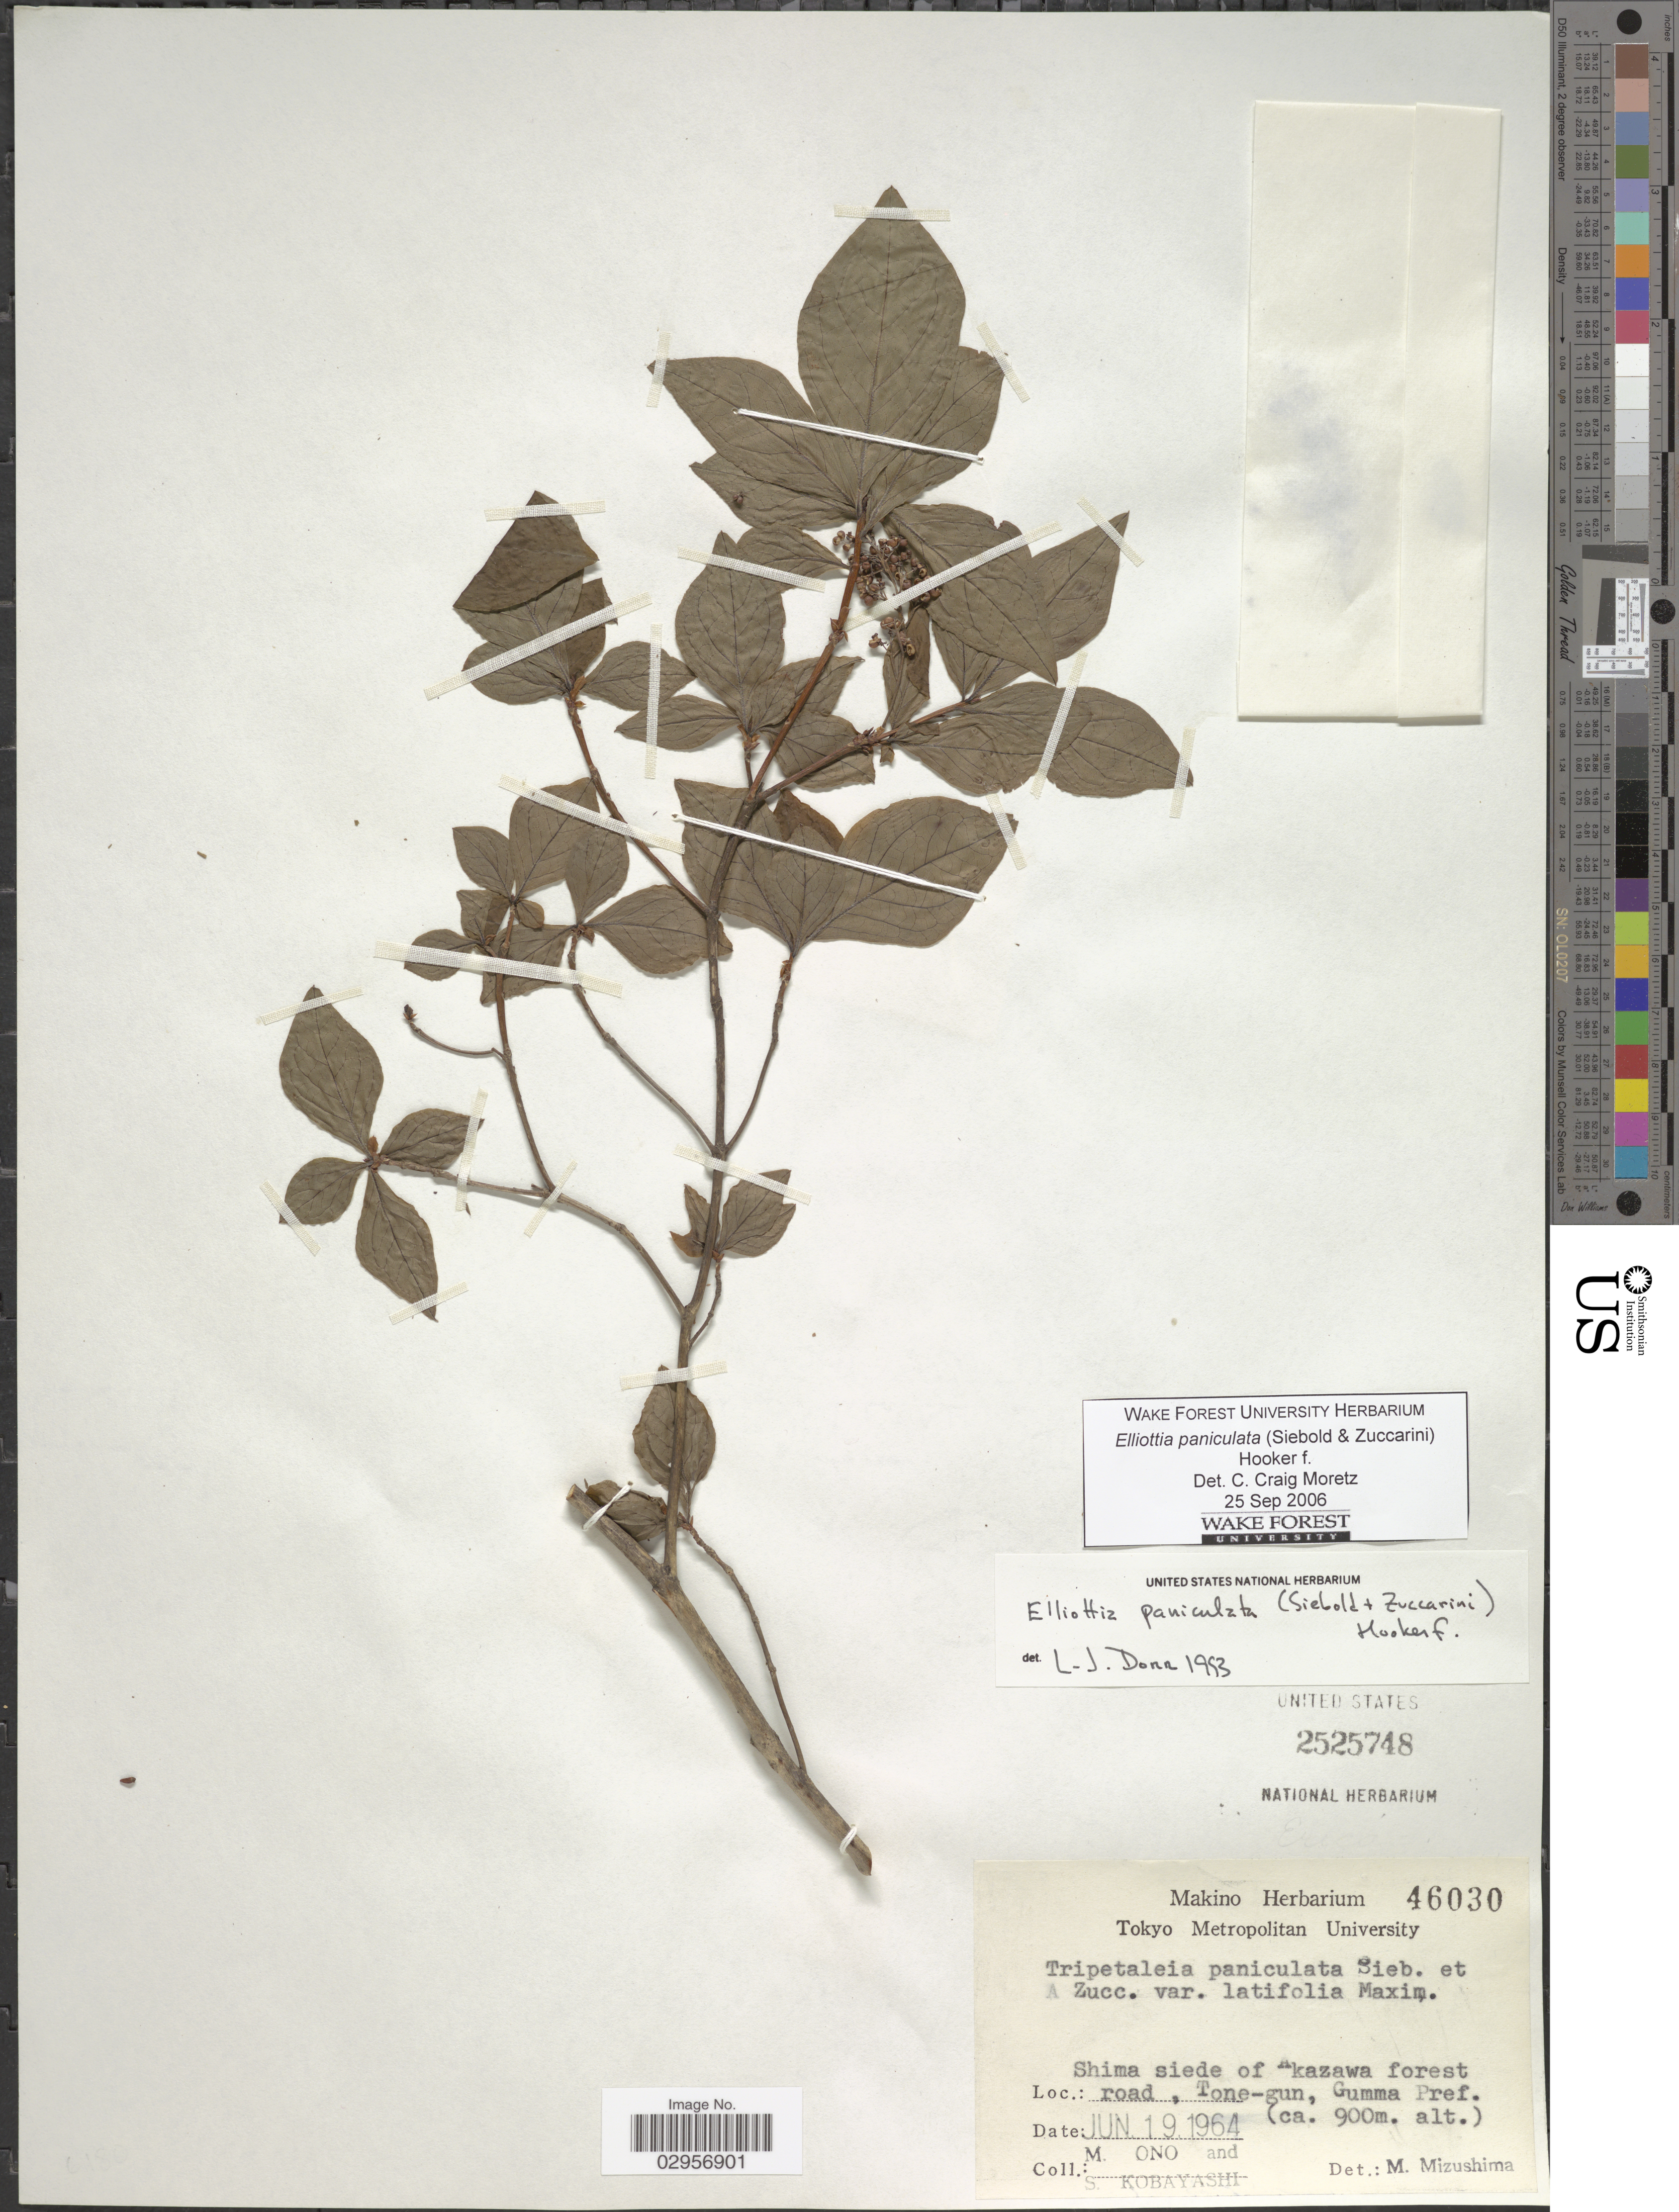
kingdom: Plantae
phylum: Tracheophyta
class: Magnoliopsida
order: Ericales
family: Ericaceae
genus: Elliottia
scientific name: Elliottia paniculata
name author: (Siebold & Zucc.) Benth. & Hook. f.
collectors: M. Ono & S. Kobayashi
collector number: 46030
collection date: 1964-06-19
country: Japan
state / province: Gunma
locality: Shima siede of Akazawa forest road, Tone-gun, Gumma Pref.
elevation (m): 900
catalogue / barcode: US 2525748